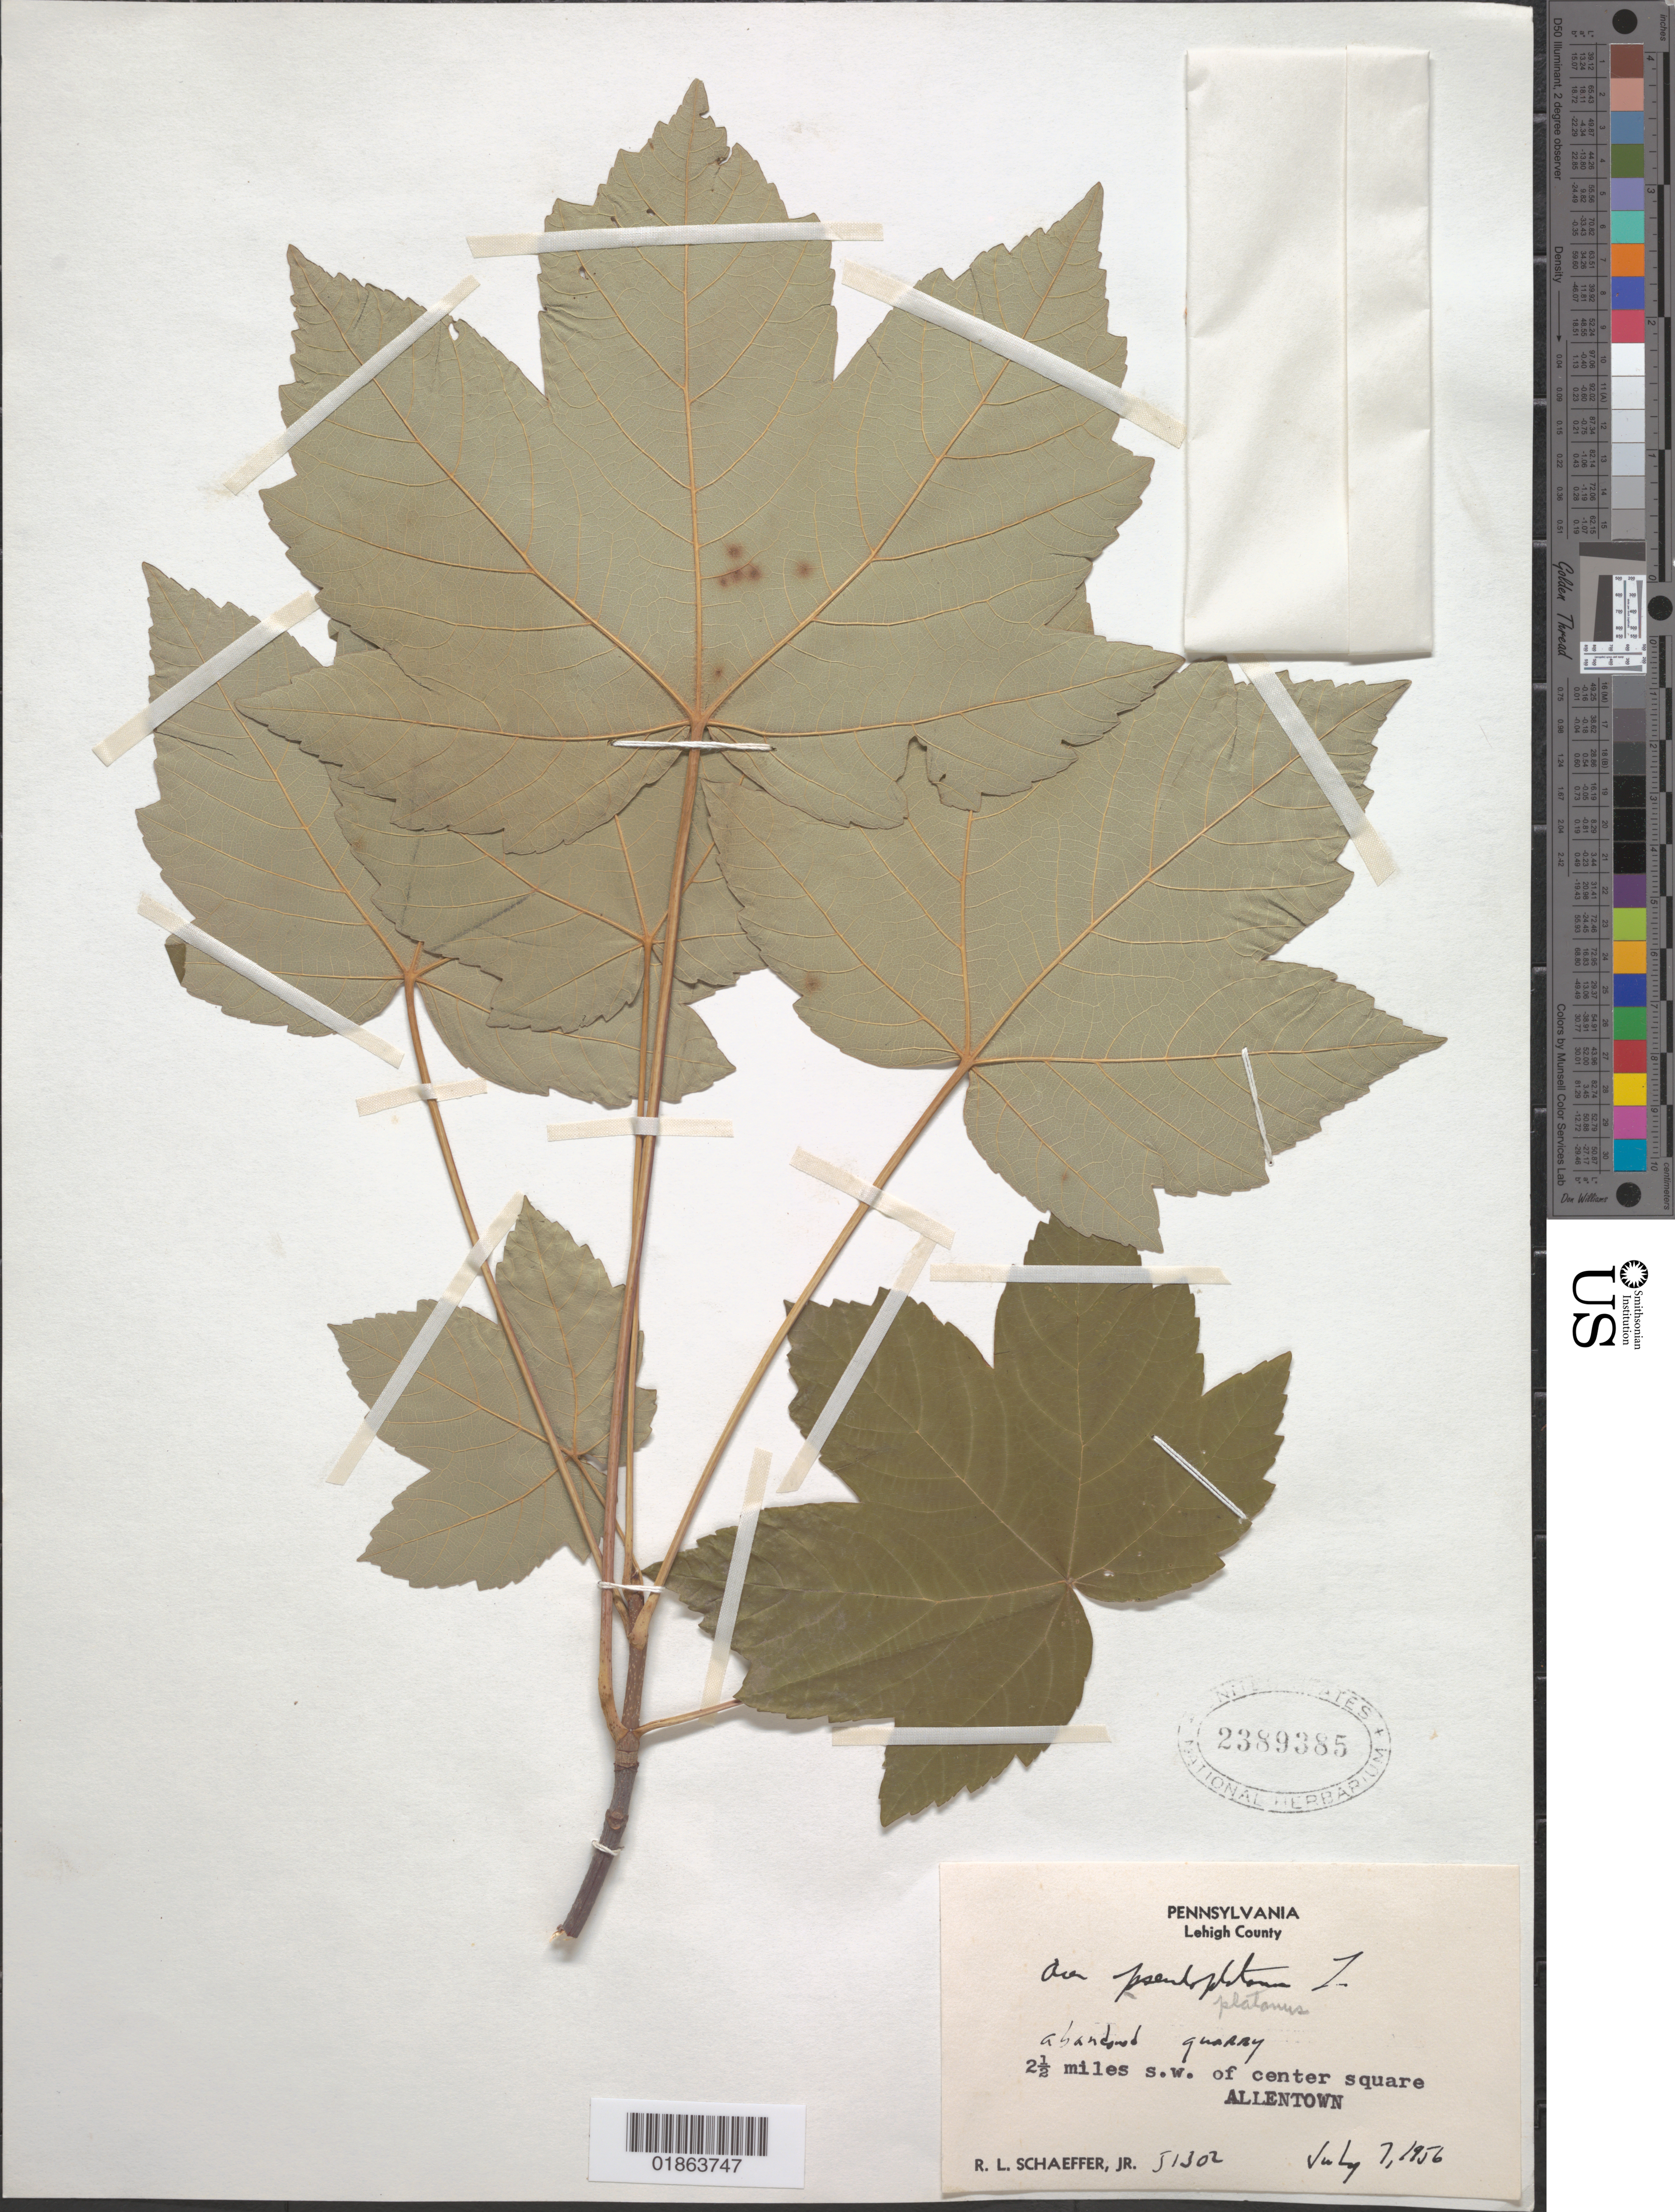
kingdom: Plantae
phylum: Tracheophyta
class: Magnoliopsida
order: Sapindales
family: Sapindaceae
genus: Acer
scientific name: Acer pseudoplatanus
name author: L.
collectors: R. L. Schaeffer Jr.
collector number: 51302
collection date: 1956-07-07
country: United States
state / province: Pennsylvania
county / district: Lehigh County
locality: Allentown, abandoned quarry 2.5 miles SW of center square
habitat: Cultivated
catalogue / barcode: US 2389385